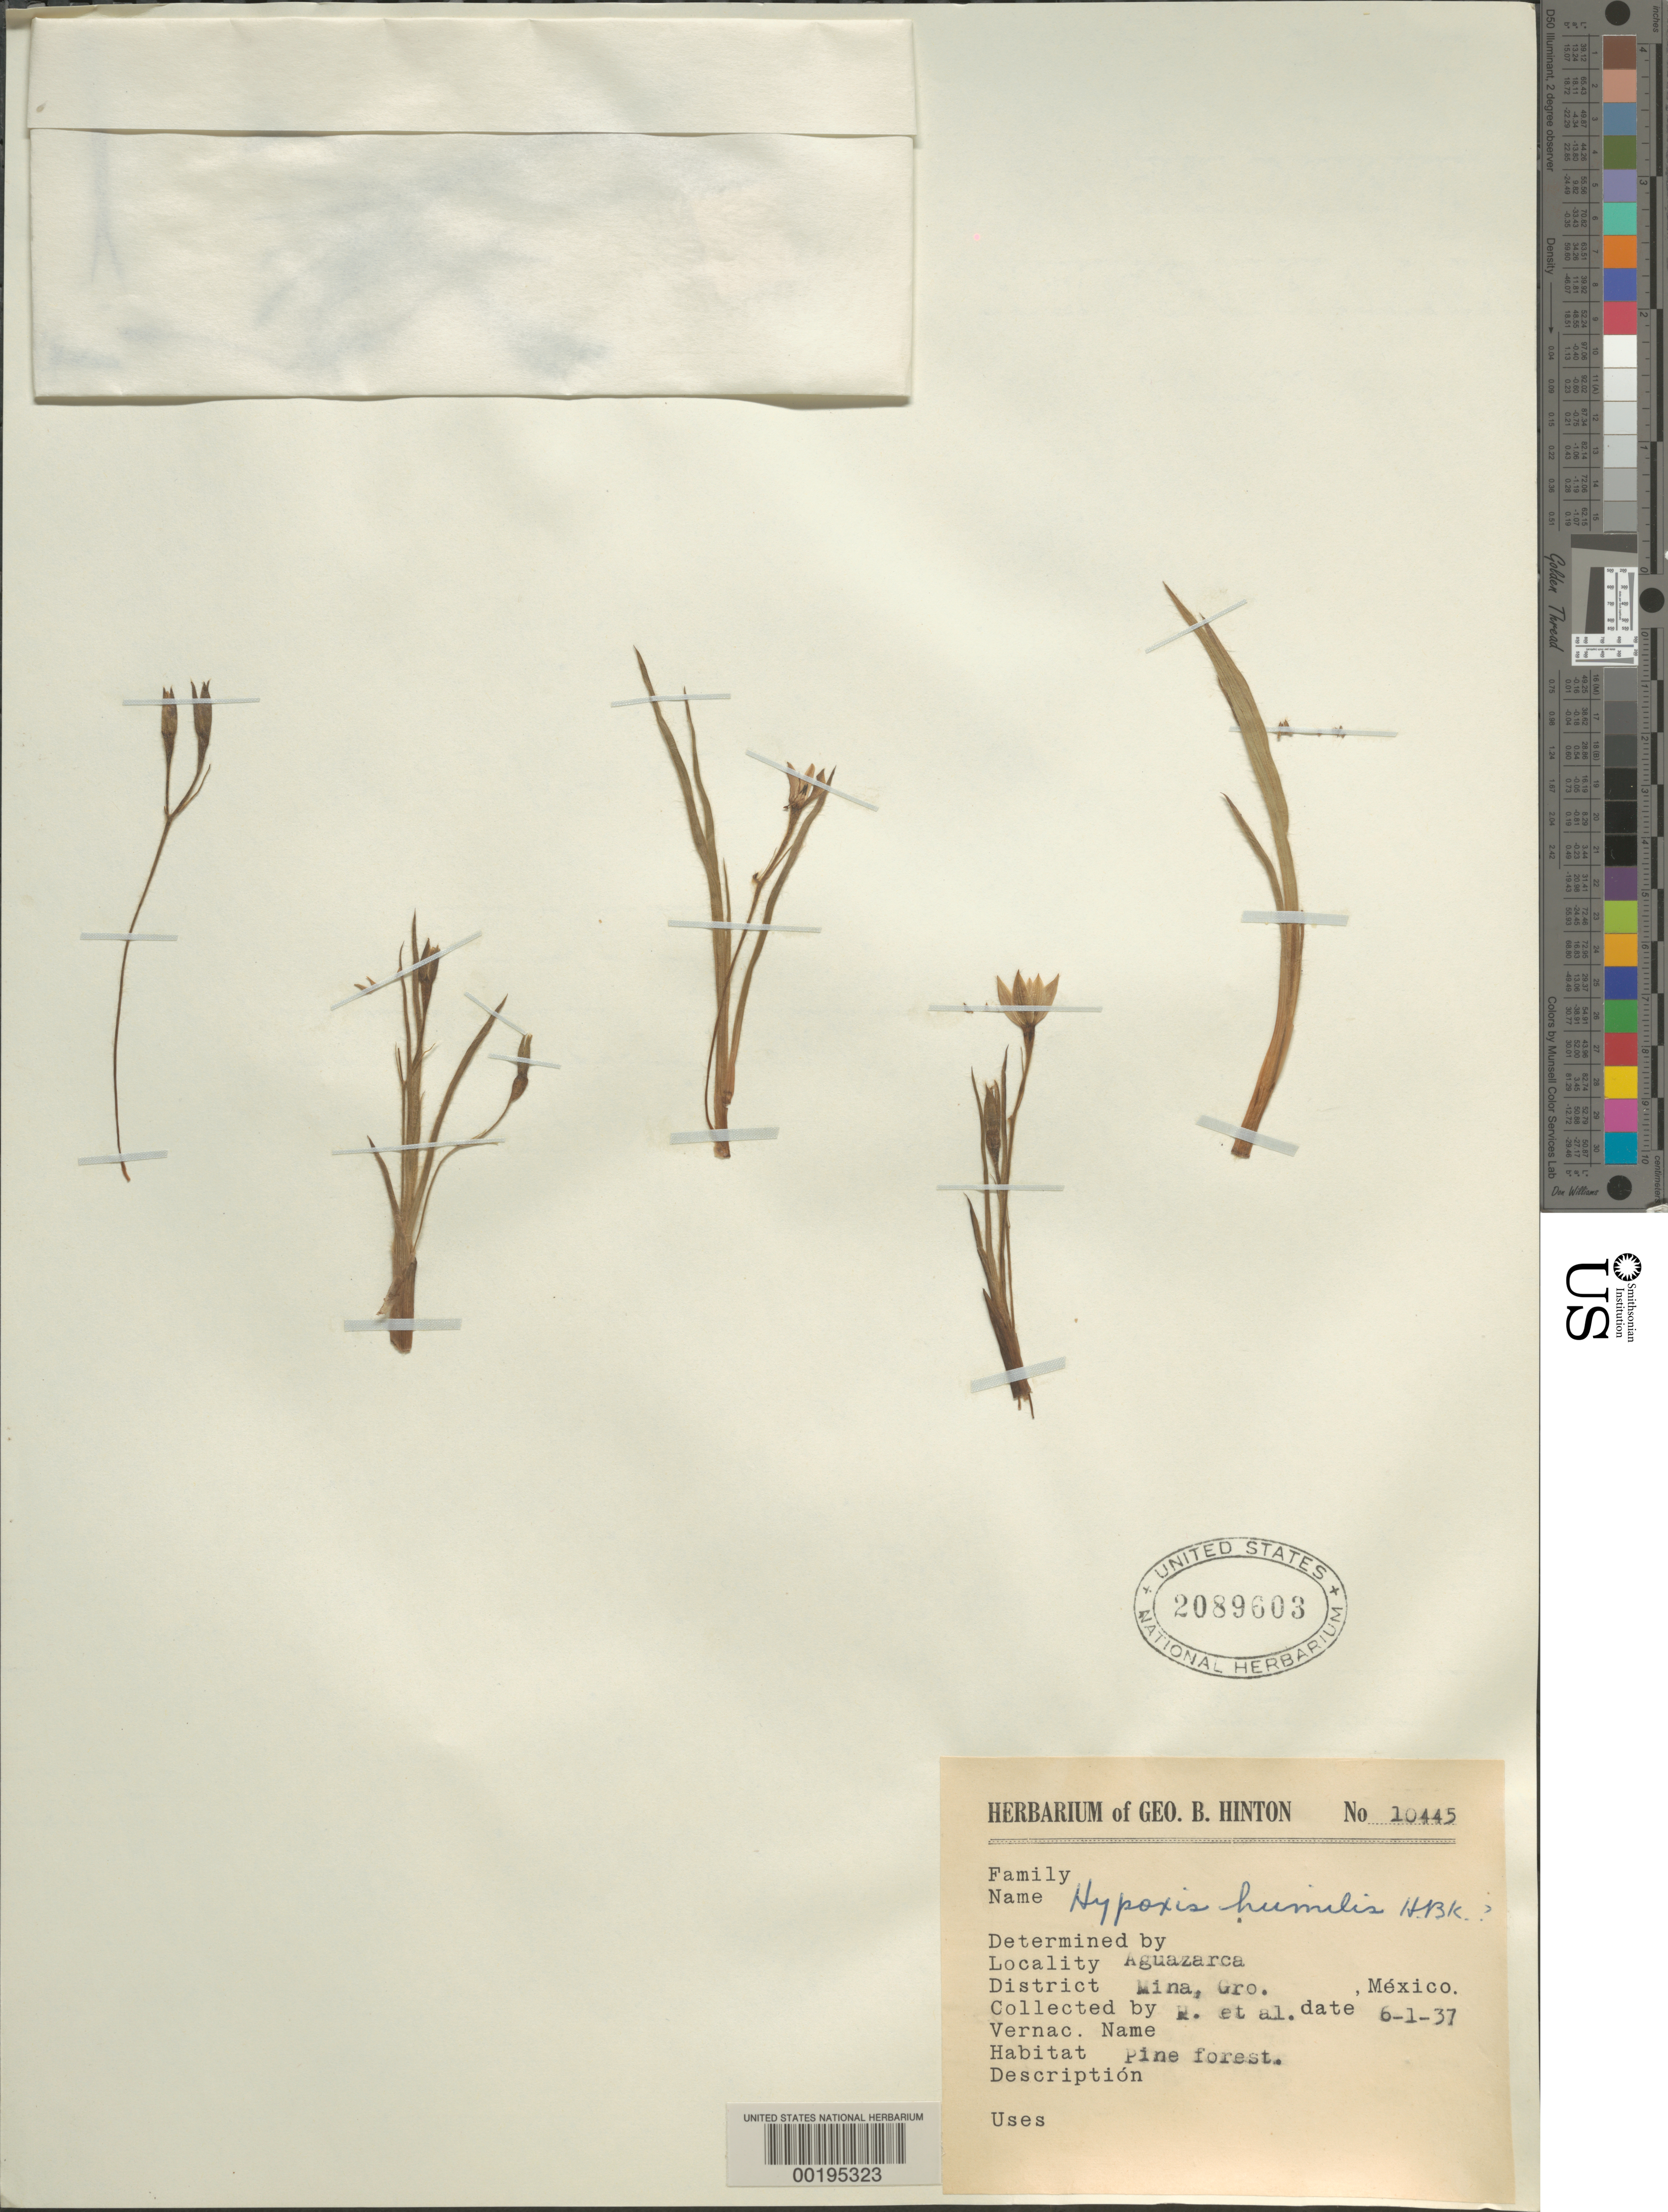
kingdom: Plantae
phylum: Tracheophyta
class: Liliopsida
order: Asparagales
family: Hypoxidaceae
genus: Hypoxis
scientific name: Hypoxis sp.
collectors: G. B. Hinton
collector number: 10445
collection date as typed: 01 Jun 1937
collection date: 1937-06-01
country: Mexico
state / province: Guerrero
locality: Mina Mun. (?), Aguazarca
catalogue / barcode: US 2089603